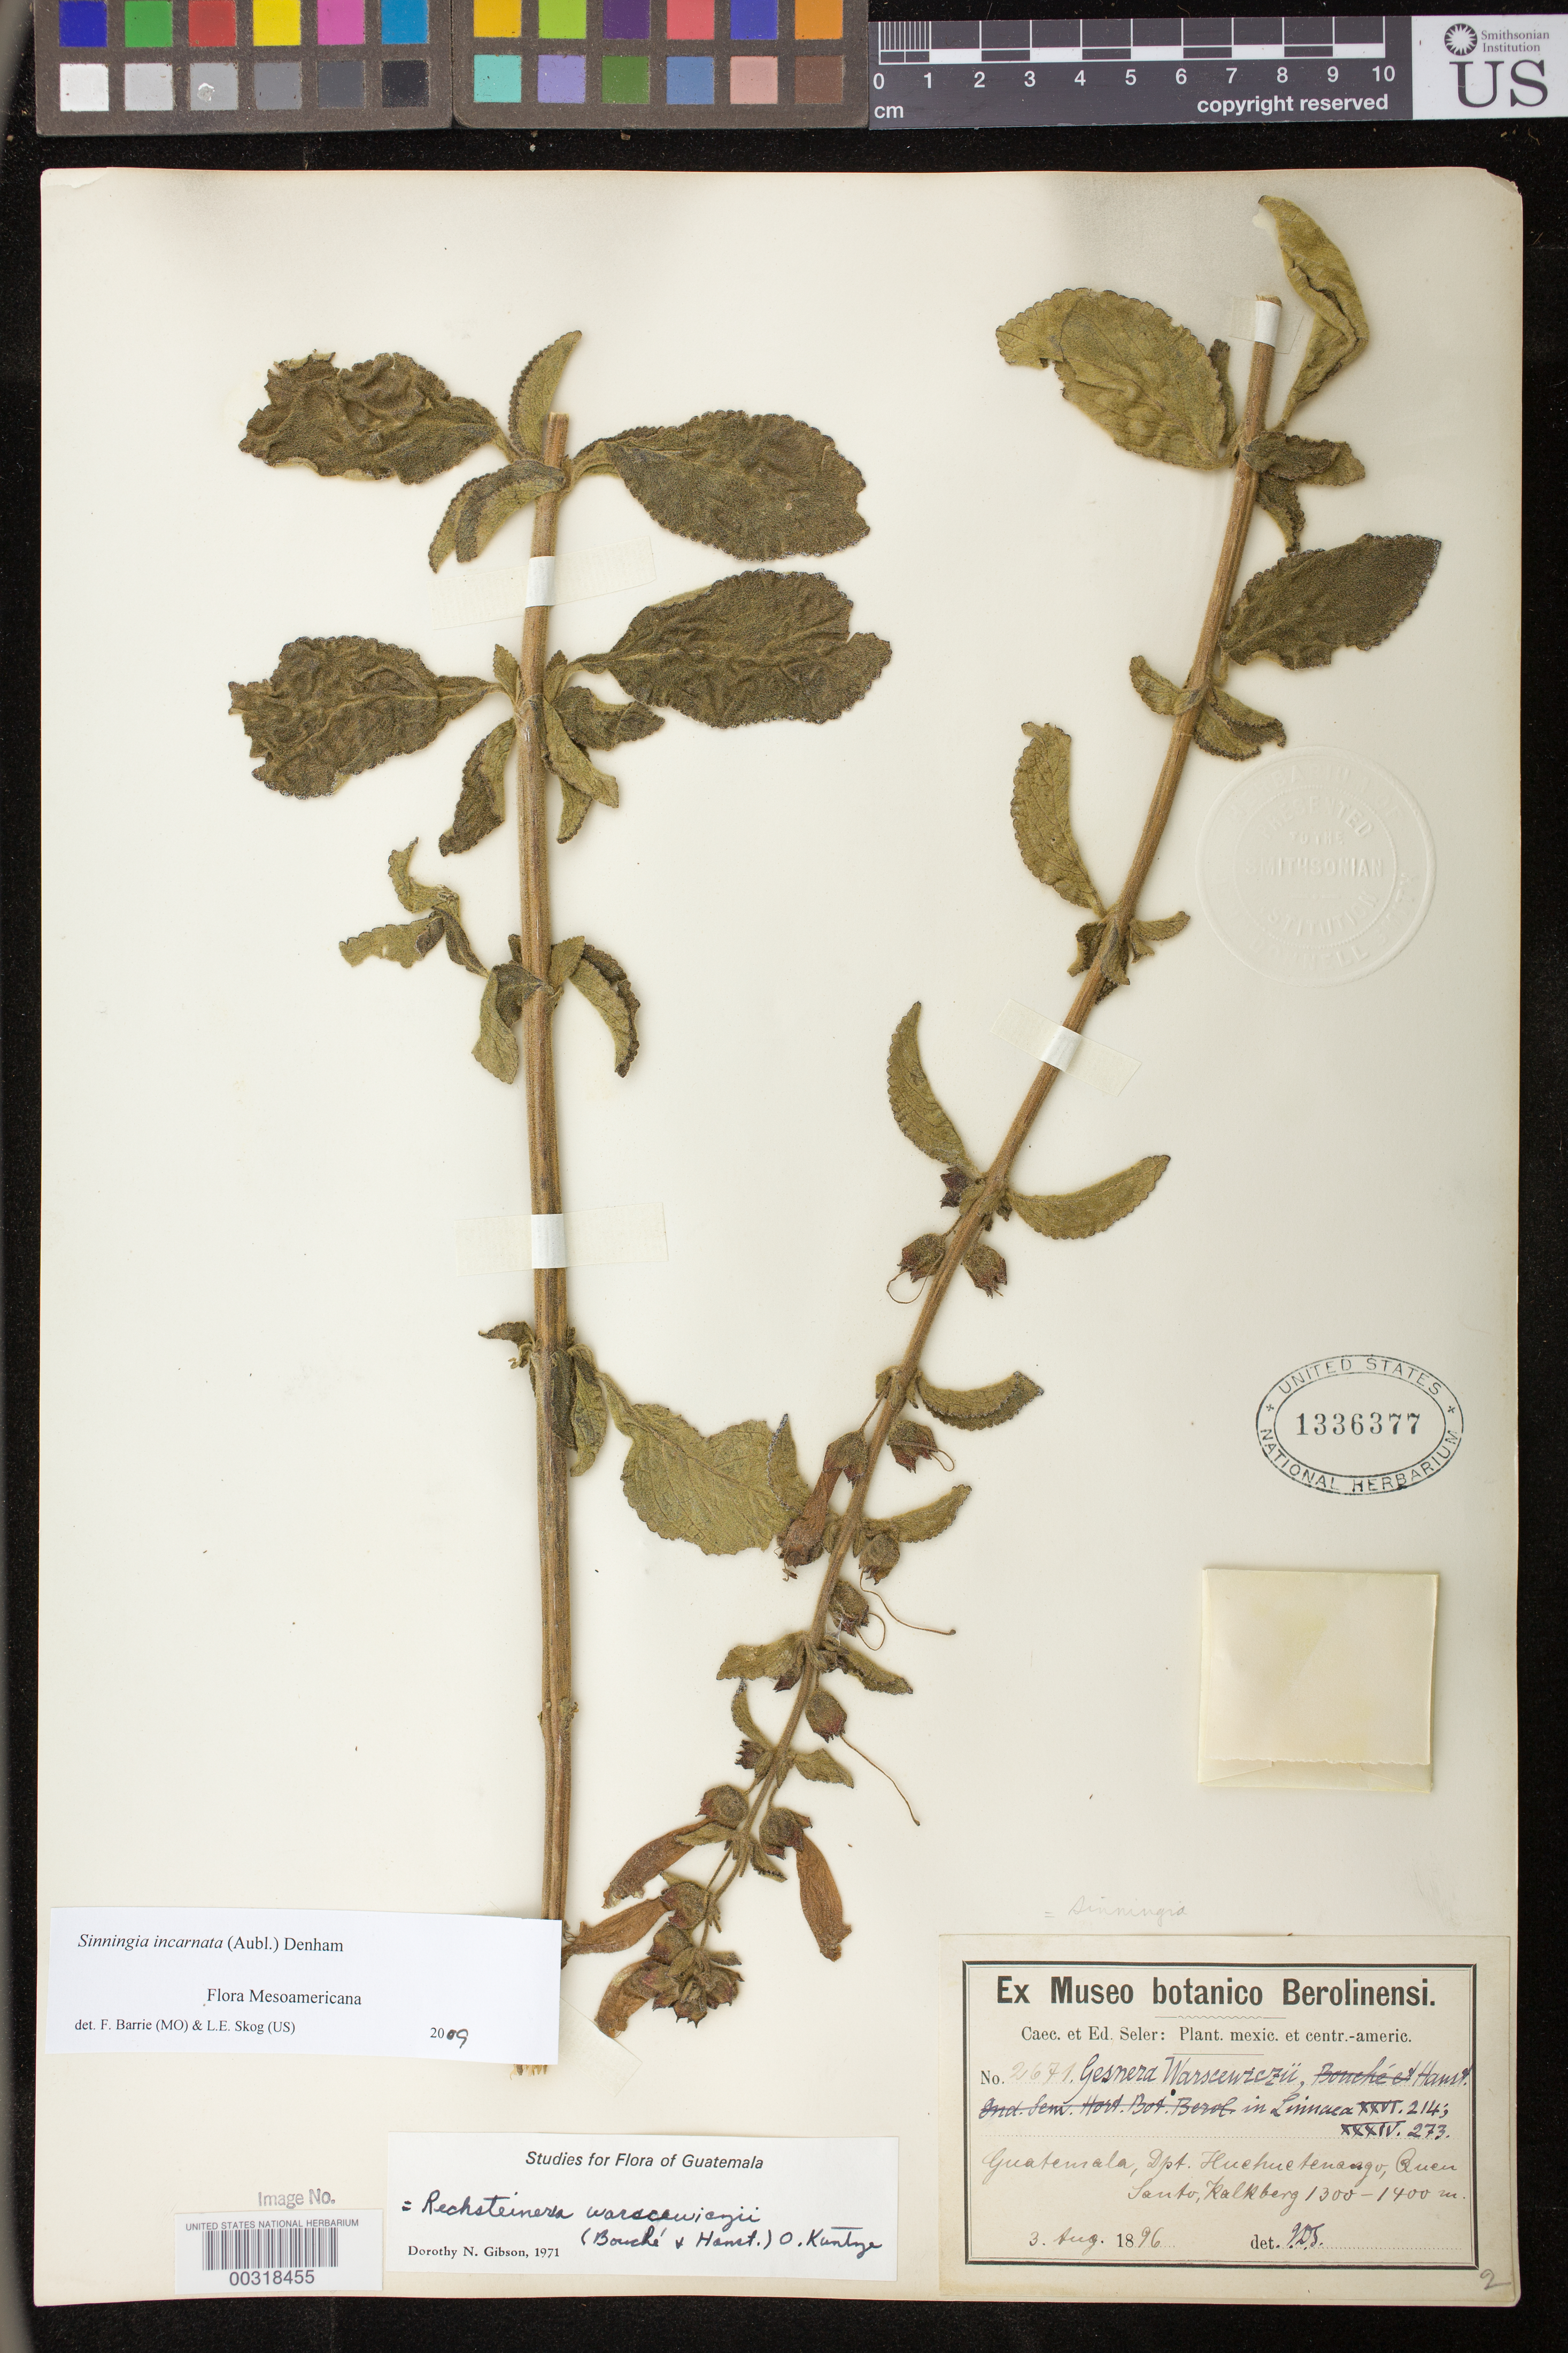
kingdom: Plantae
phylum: Tracheophyta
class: Magnoliopsida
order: Lamiales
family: Gesneriaceae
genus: Sinningia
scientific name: Sinningia incarnata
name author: (Aubl.) D.L. Denham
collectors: E. Seler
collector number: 2671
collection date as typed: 03 Aug 1896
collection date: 1896-08-03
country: Guatemala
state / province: Huehuetenango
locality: Rucu Santo, Kalkberg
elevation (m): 1300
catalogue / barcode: US 1336377